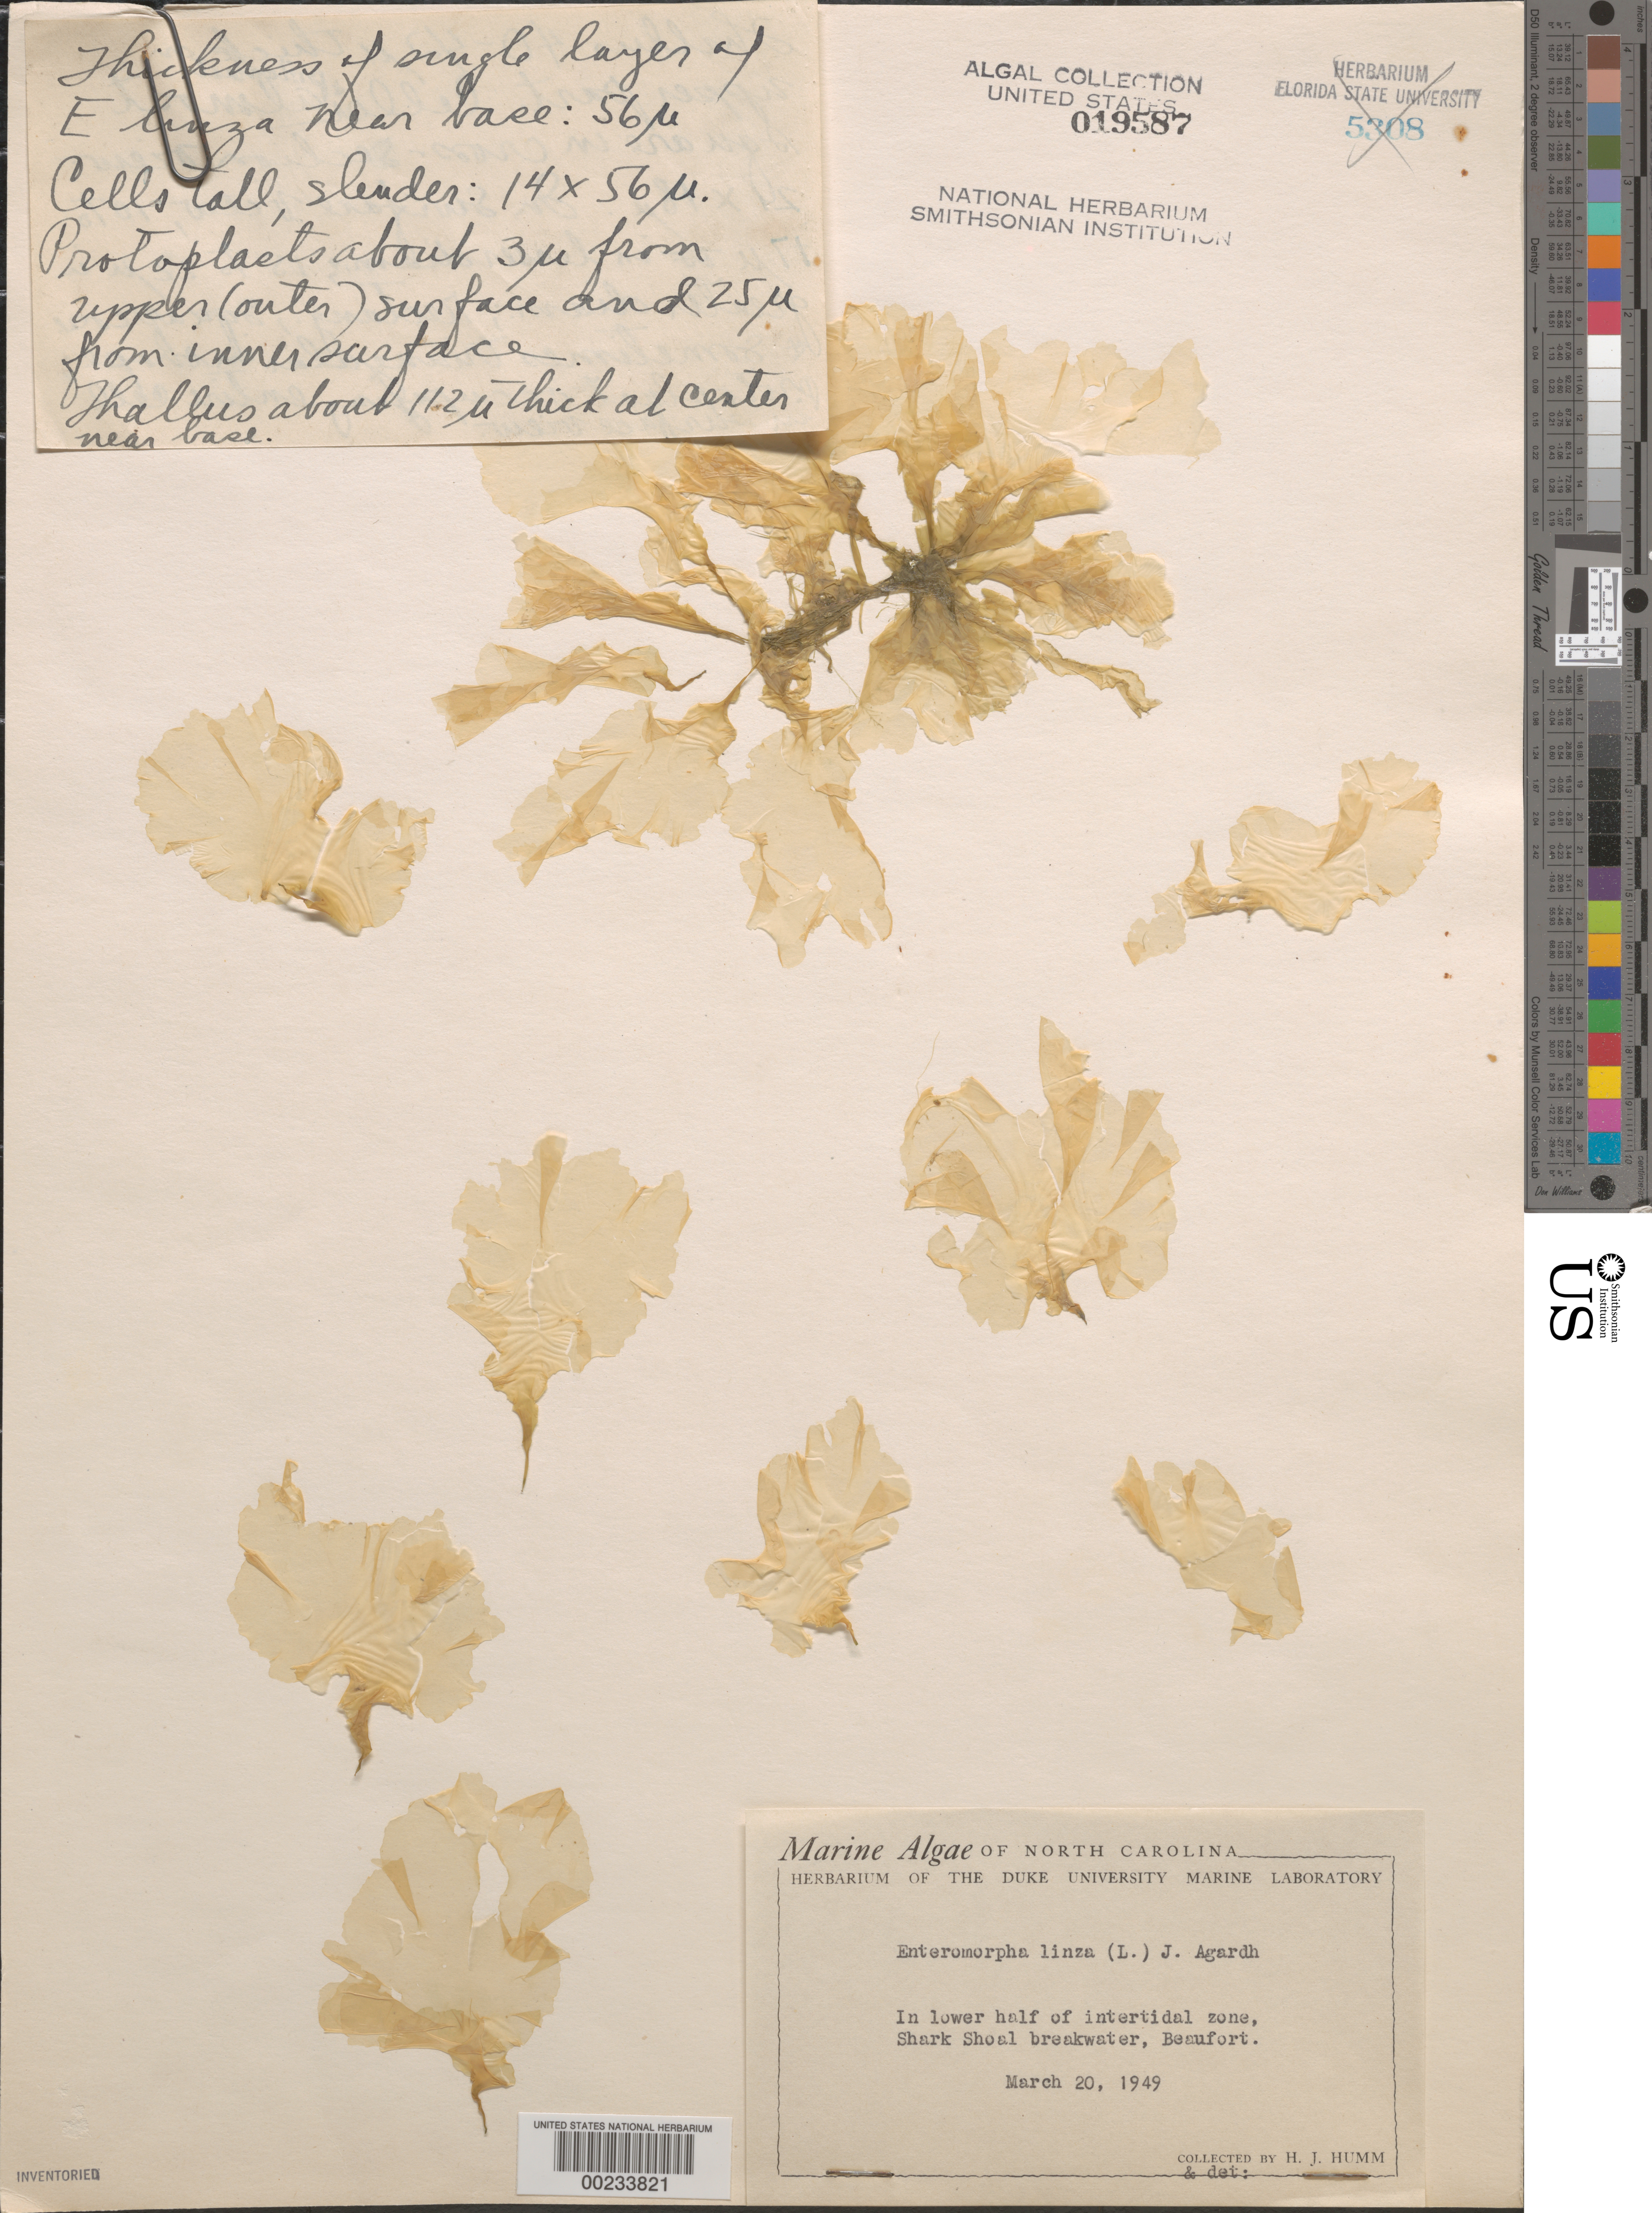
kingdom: Plantae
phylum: Chlorophyta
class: Ulvophyceae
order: Ulvales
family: Ulvaceae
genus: Ulva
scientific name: Ulva clathrata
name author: (Roth) C. Agardh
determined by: Algae name updating Project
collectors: H. J. Humm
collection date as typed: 20 Mar 1949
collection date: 1949-03-20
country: United States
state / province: North Carolina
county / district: Carteret County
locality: Beaufort, Shark Shoal breakwater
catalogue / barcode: US 19587